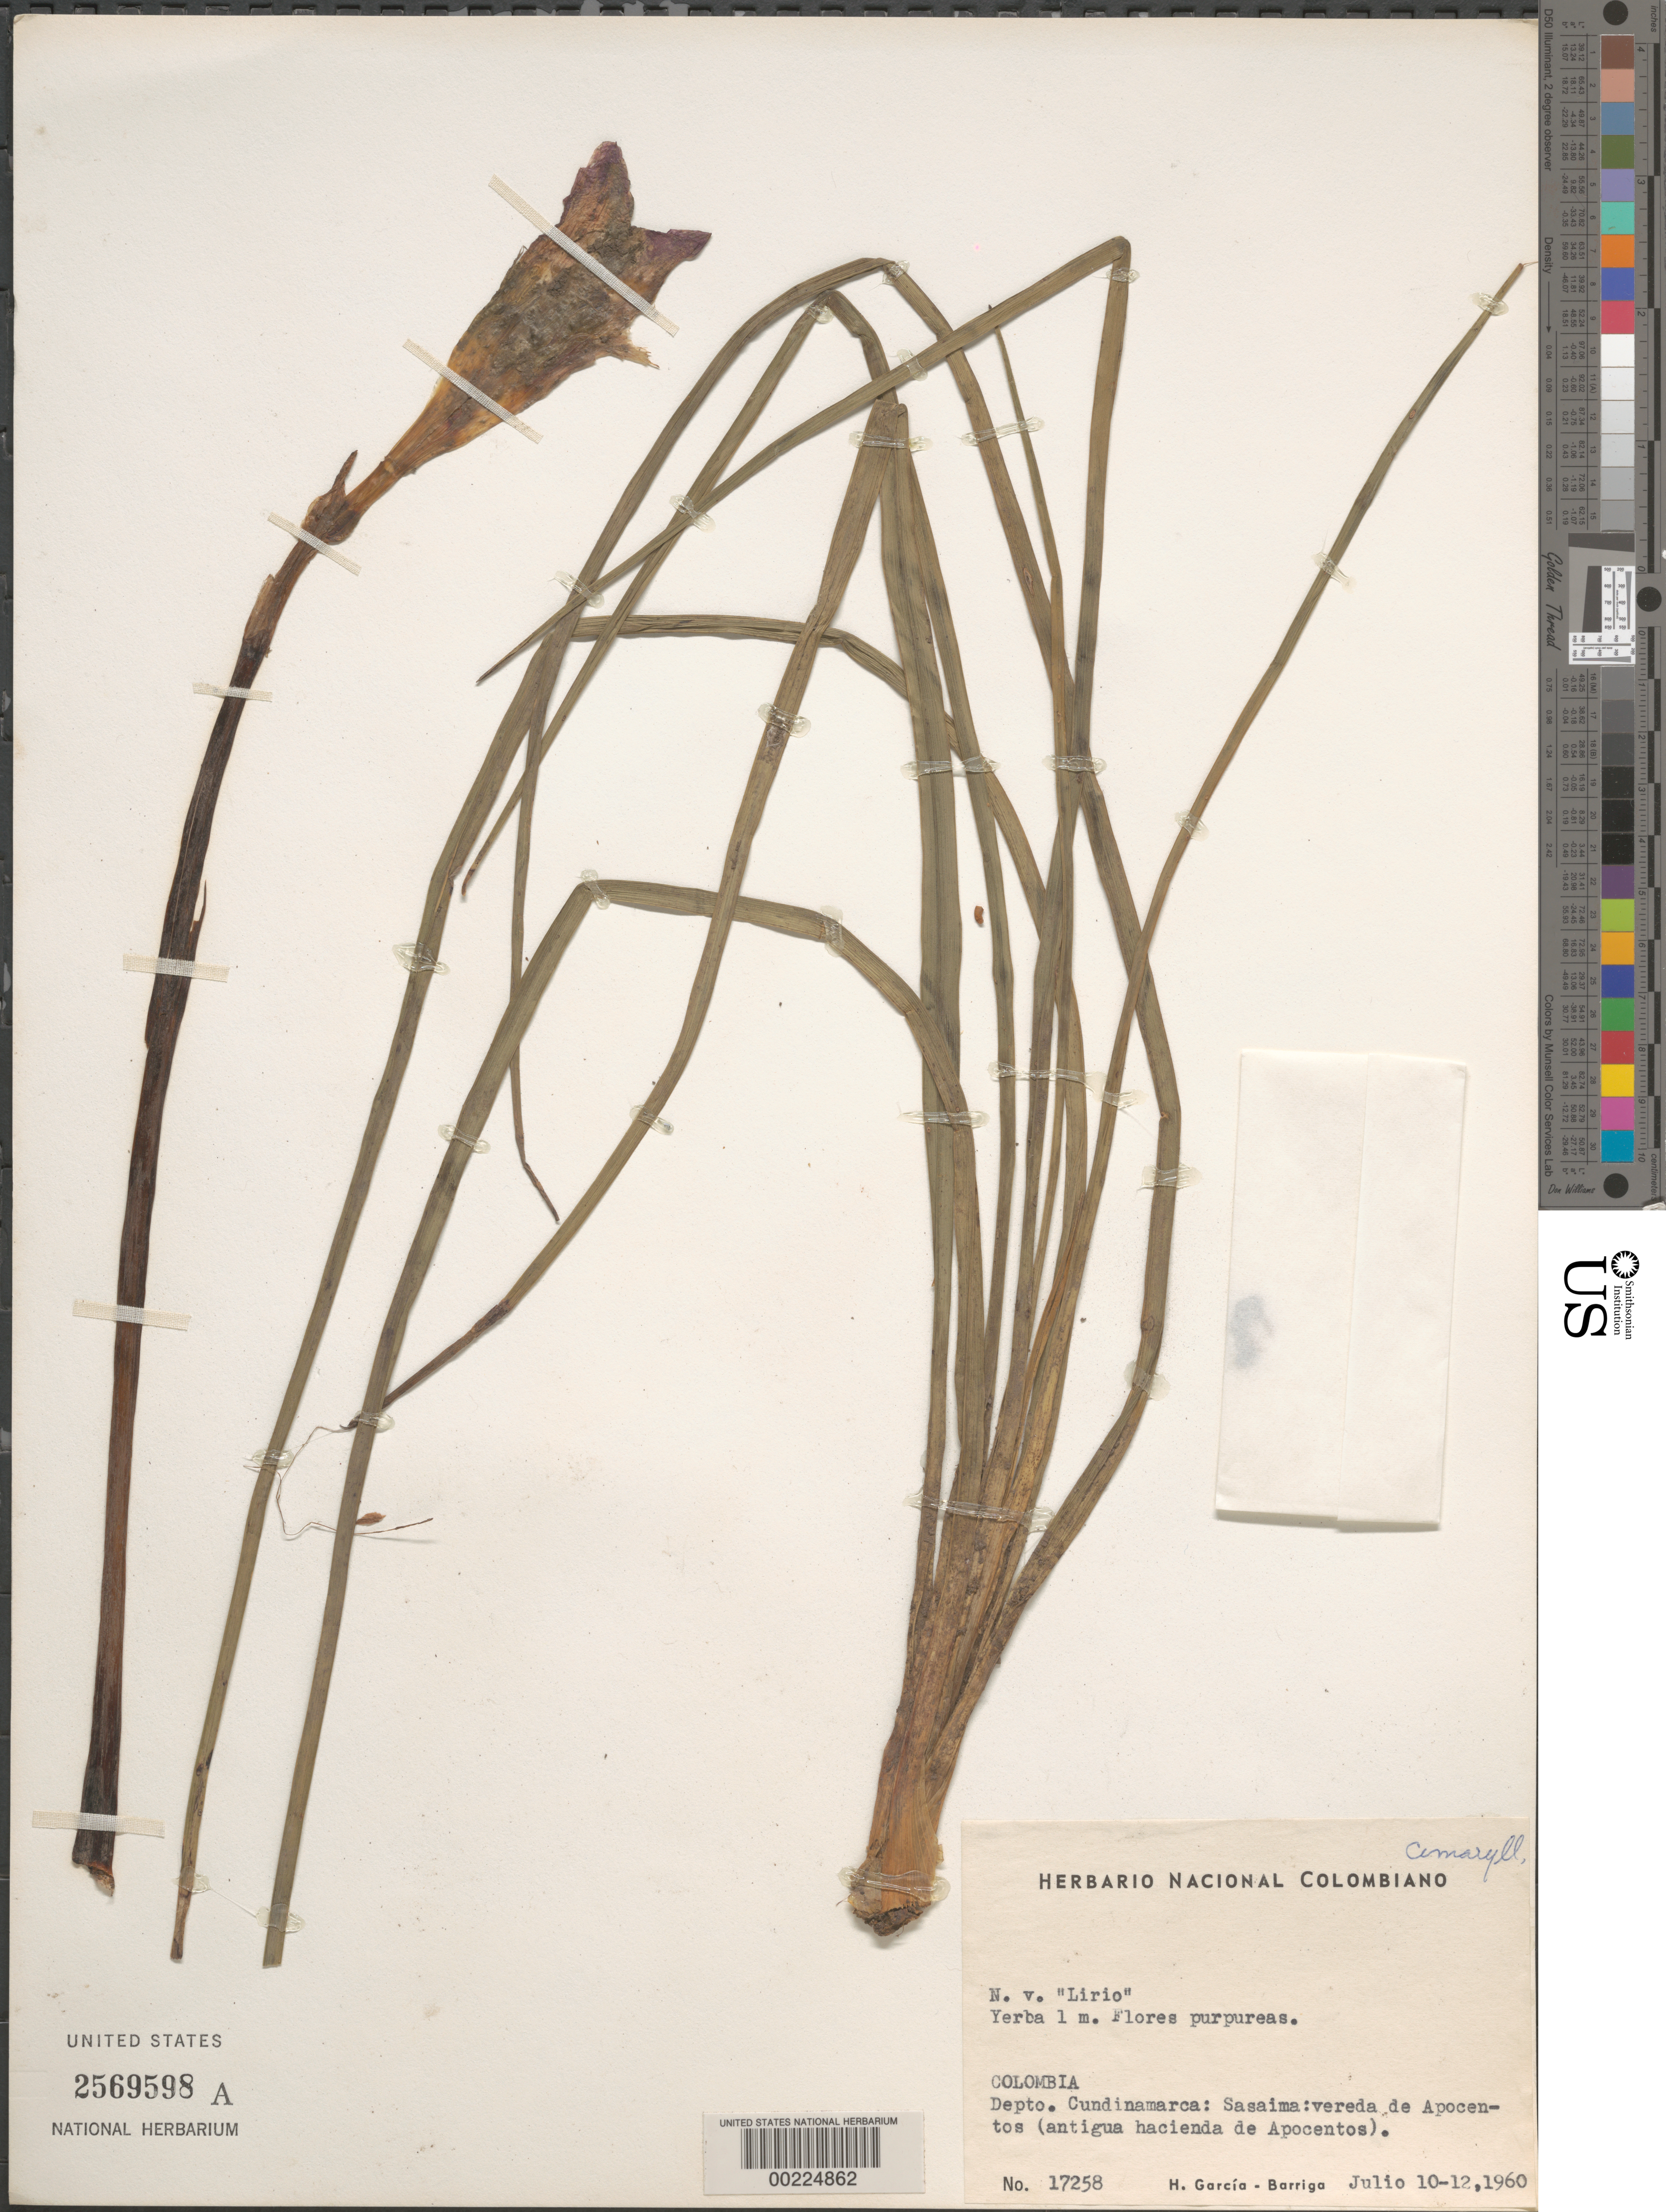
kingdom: Plantae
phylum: Tracheophyta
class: Liliopsida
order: Asparagales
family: Amaryllidaceae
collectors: H. García Barriga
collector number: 17258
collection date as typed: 10 Jul 1960 to 12 Jul 1960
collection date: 1960-07-10/1960-07-12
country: Colombia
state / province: Cundinamarca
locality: Sasaima: path to Apocentos (antigua Hacienda de Apocentos)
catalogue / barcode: US 2569598A